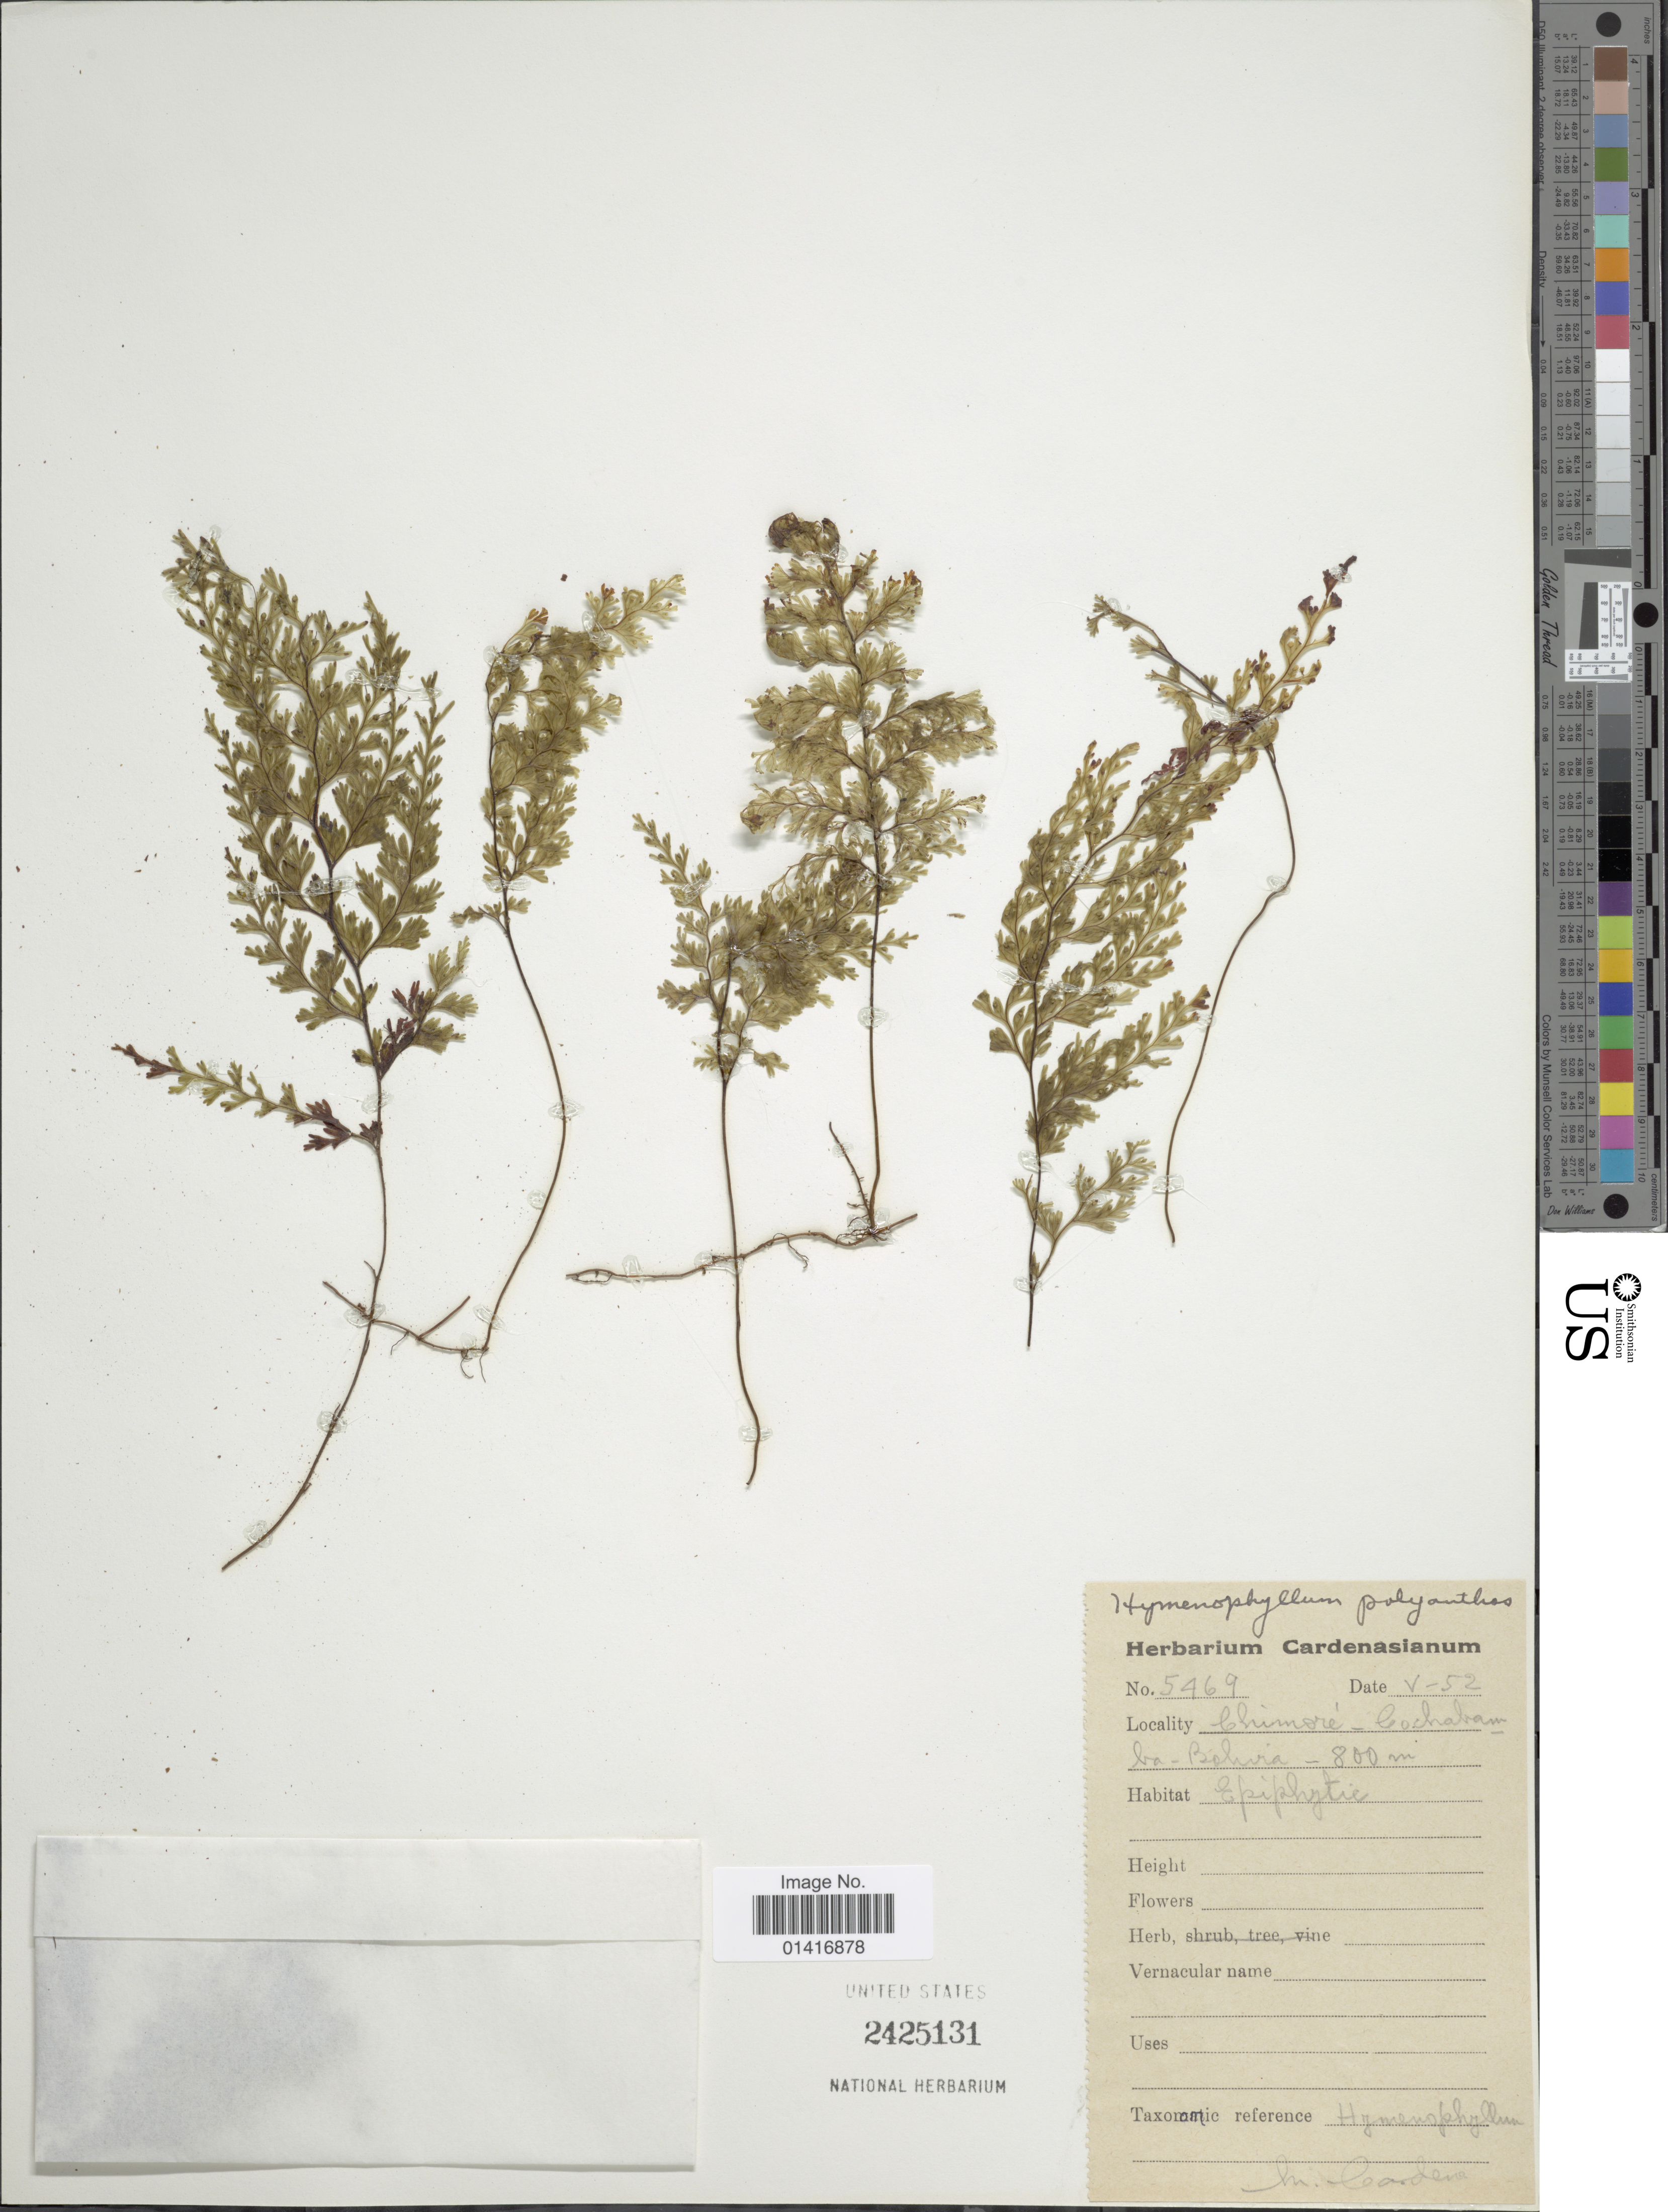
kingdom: Plantae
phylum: Tracheophyta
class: Polypodiopsida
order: Hymenophyllales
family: Hymenophyllaceae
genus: Hymenophyllum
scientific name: Hymenophyllum polyanthos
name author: (Sw.) Sw.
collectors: M. Cárdenas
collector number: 5469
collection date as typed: Transcribed d/m/y: /5/52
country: Bolivia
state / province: Cochabamba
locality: Chimoré-Cochabamba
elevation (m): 800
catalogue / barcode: US 2425131